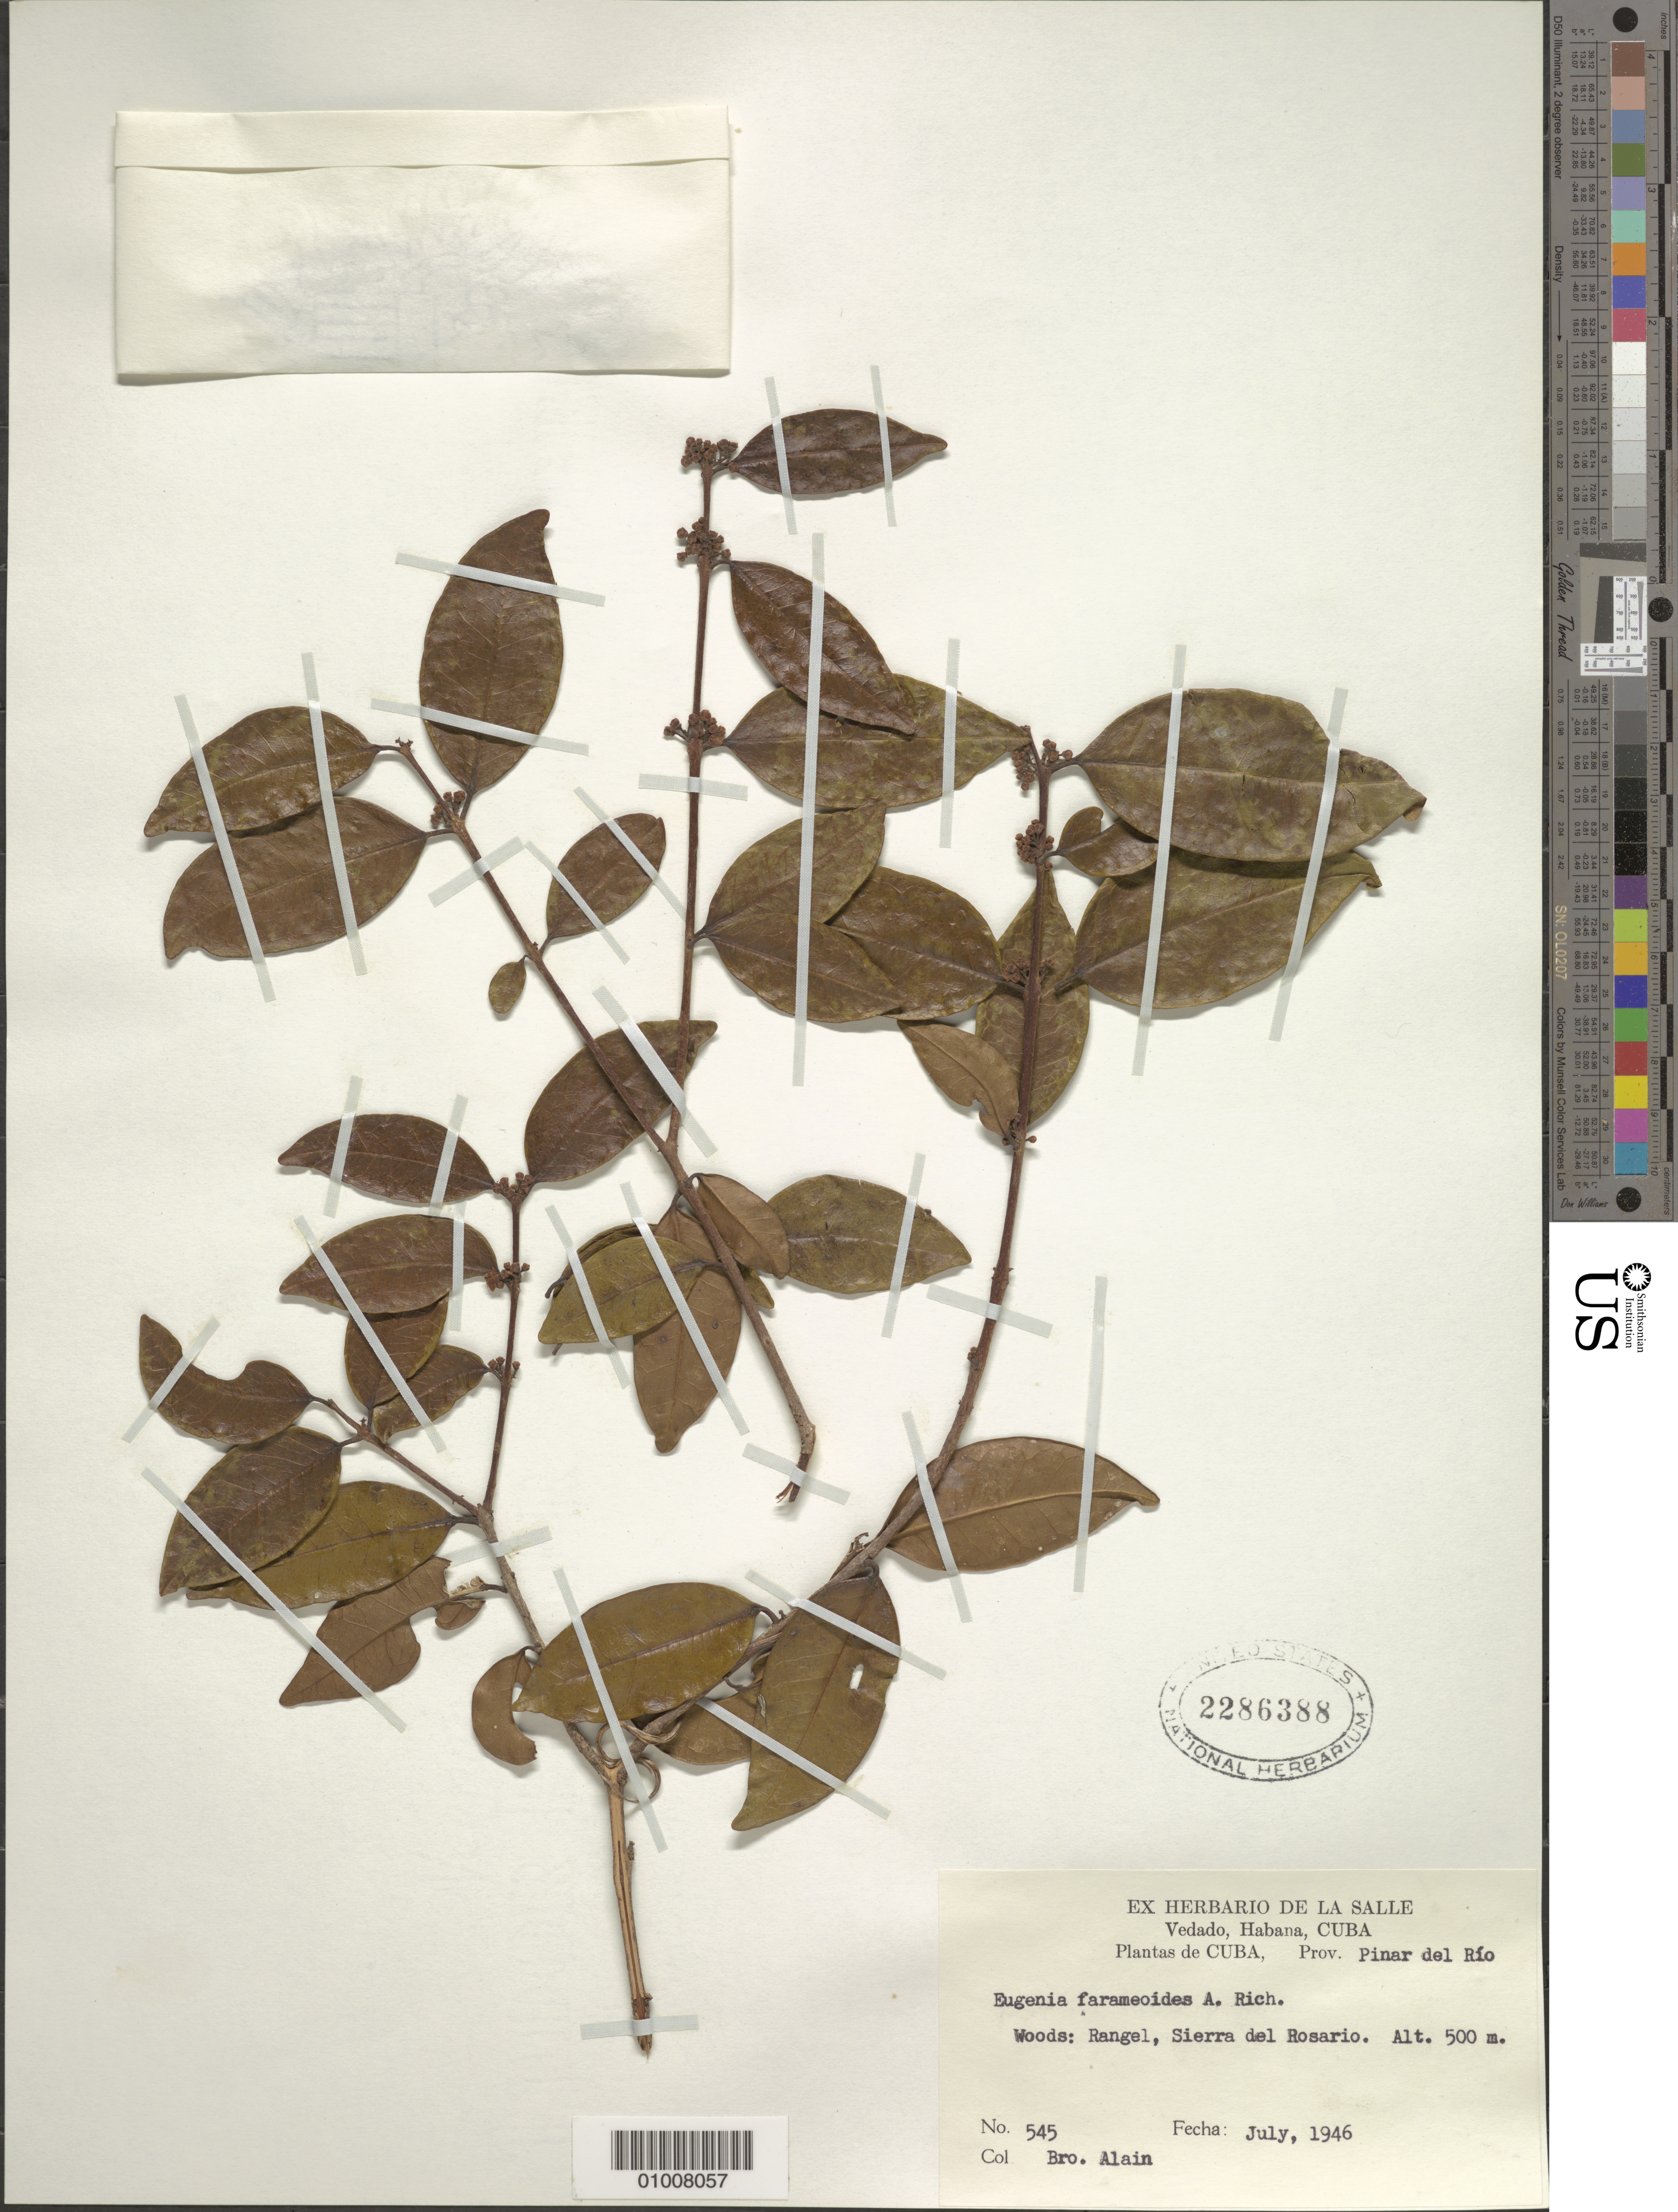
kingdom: Plantae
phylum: Tracheophyta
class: Magnoliopsida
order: Myrtales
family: Myrtaceae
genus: Eugenia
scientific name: Eugenia farameoides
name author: A. Rich.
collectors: A. H. Liogier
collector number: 545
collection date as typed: Jul 1946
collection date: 1946-07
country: Cuba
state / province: Pinar del Rio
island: Cuba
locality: Rangel, Sierra del Rosario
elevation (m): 500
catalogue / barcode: US 2286388